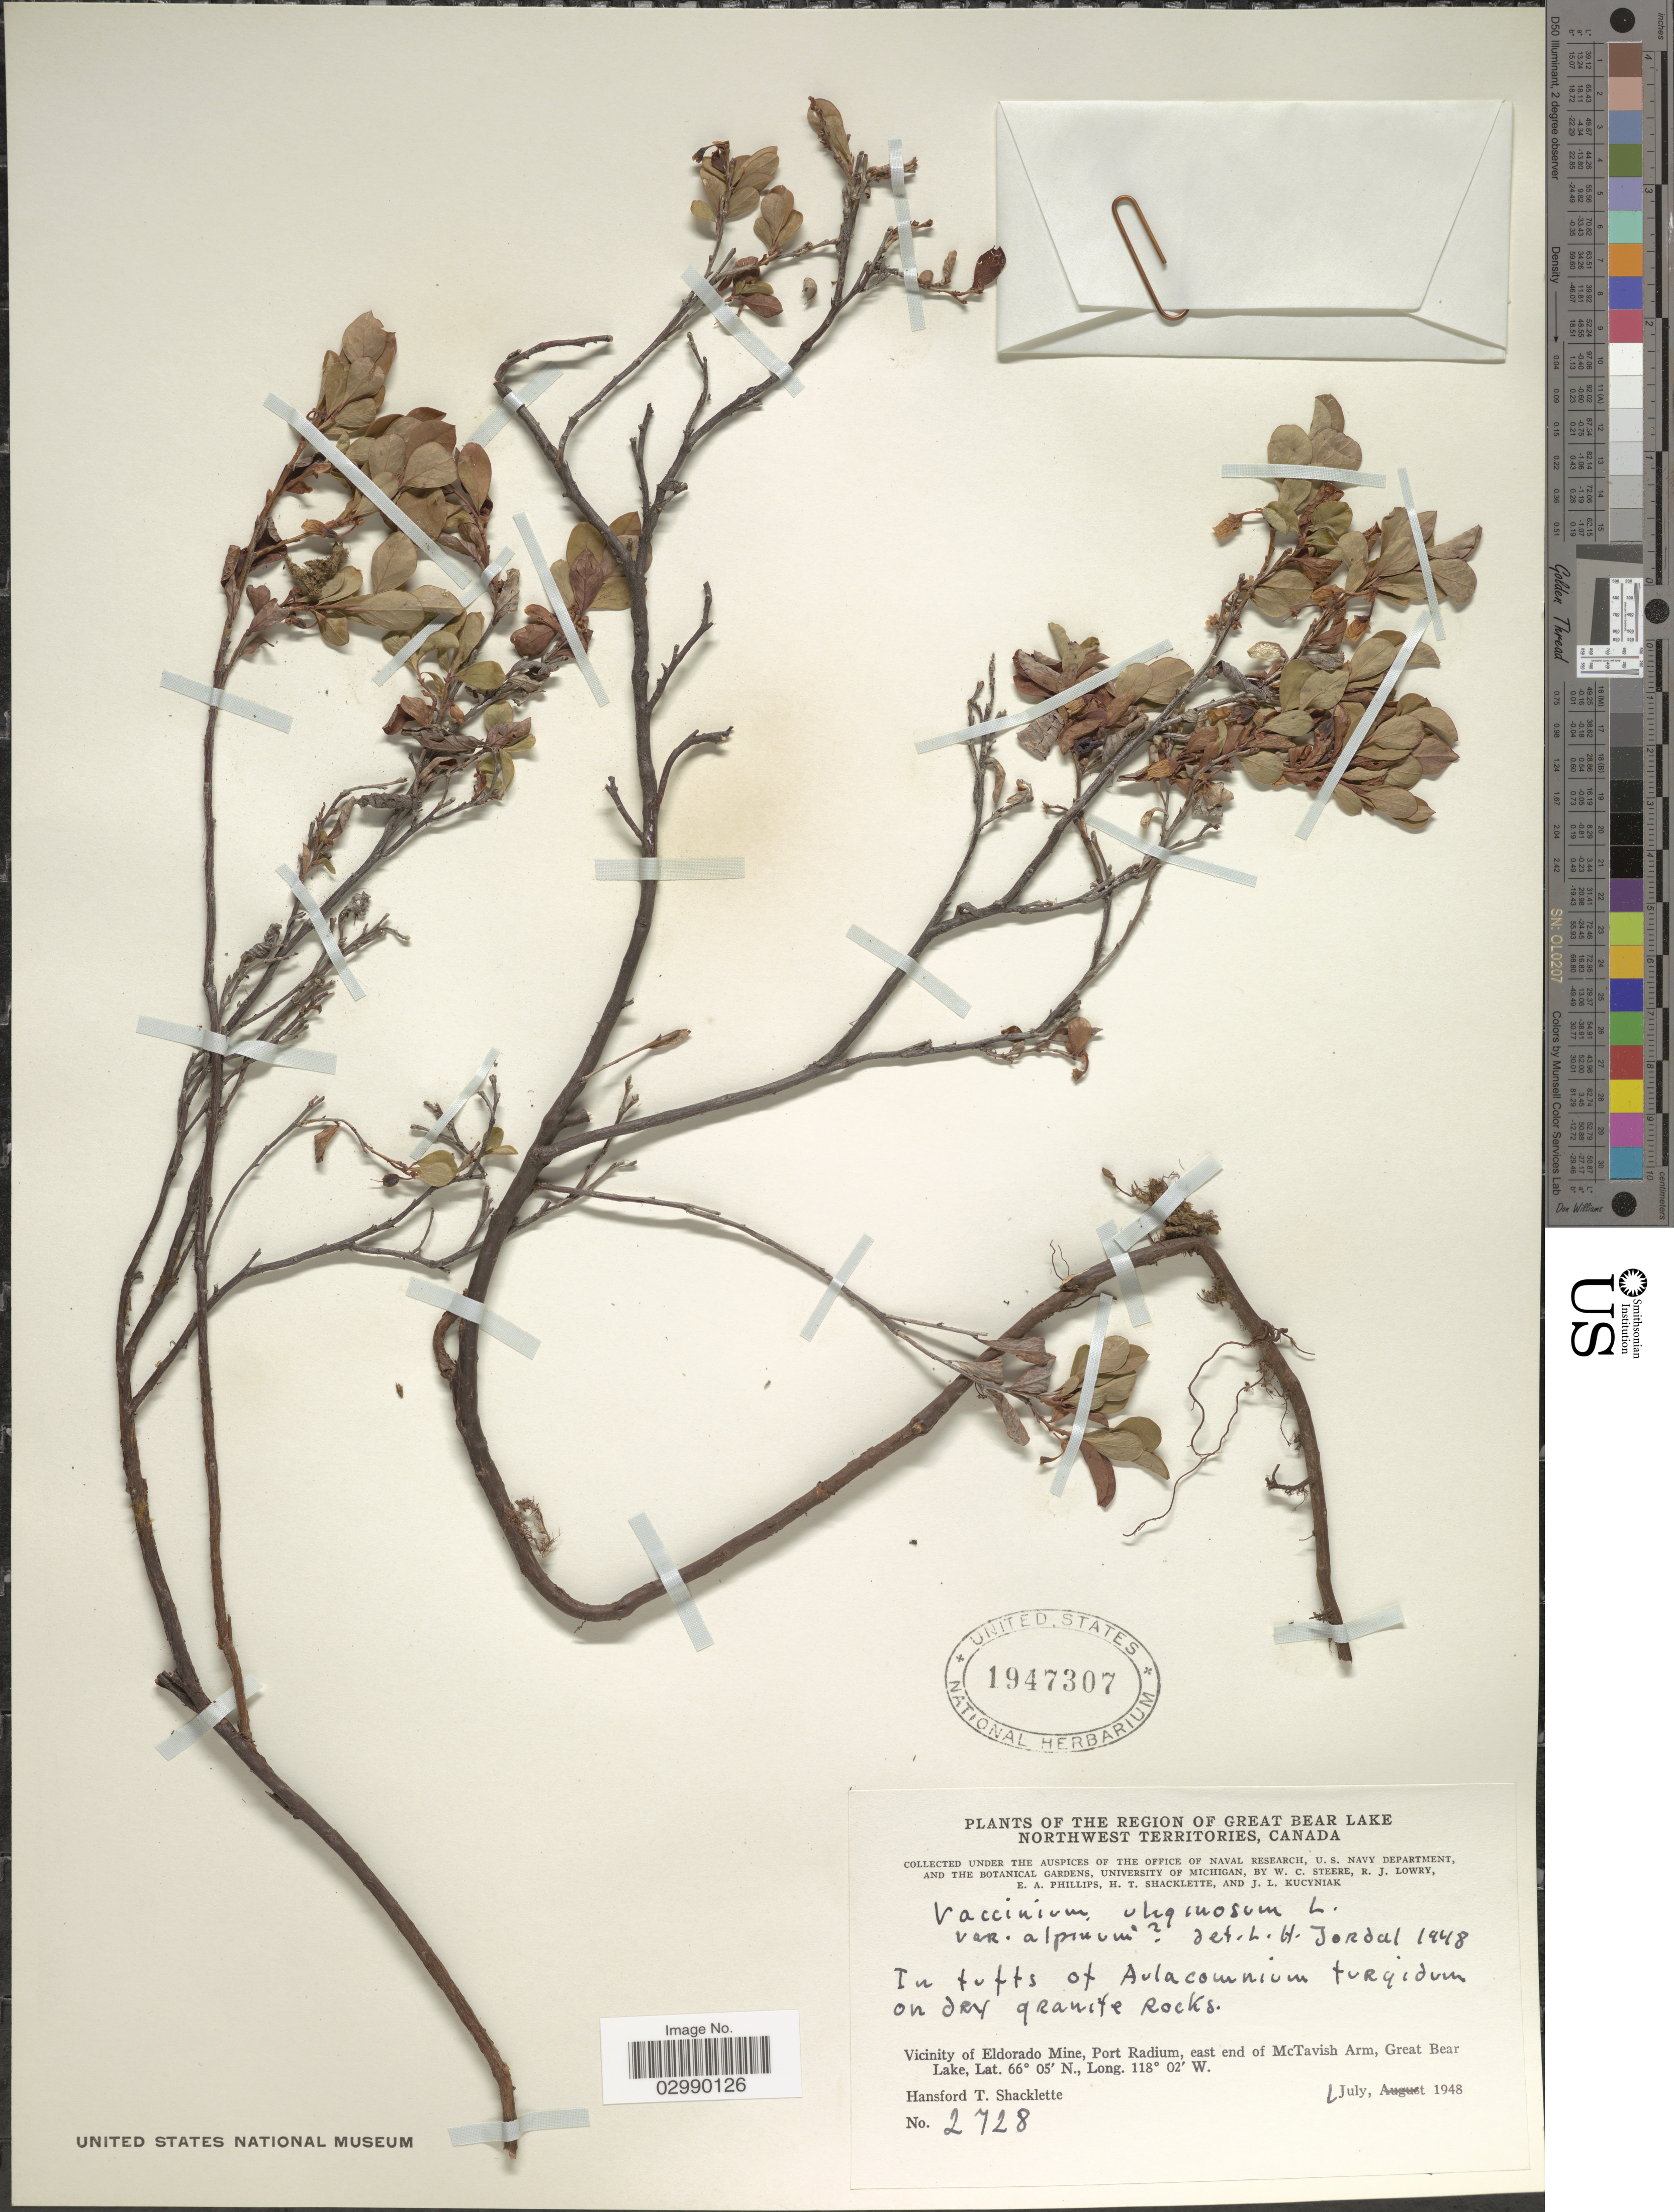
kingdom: Plantae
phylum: Tracheophyta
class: Magnoliopsida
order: Ericales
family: Ericaceae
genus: Vaccinium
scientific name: Vaccinium uliginosum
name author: L.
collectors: H. Shacklette, W. C. Steere, R. Lowry, E. Phillips & J. Kucyniak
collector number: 2728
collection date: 1948-07-02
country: Canada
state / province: Northwest Territories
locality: The Region of Great Bear Lake, Vicinity of Eldorado Mine, Port Radium, east end of McTavish Arm, Great Bear Lake.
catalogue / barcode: US 1947307